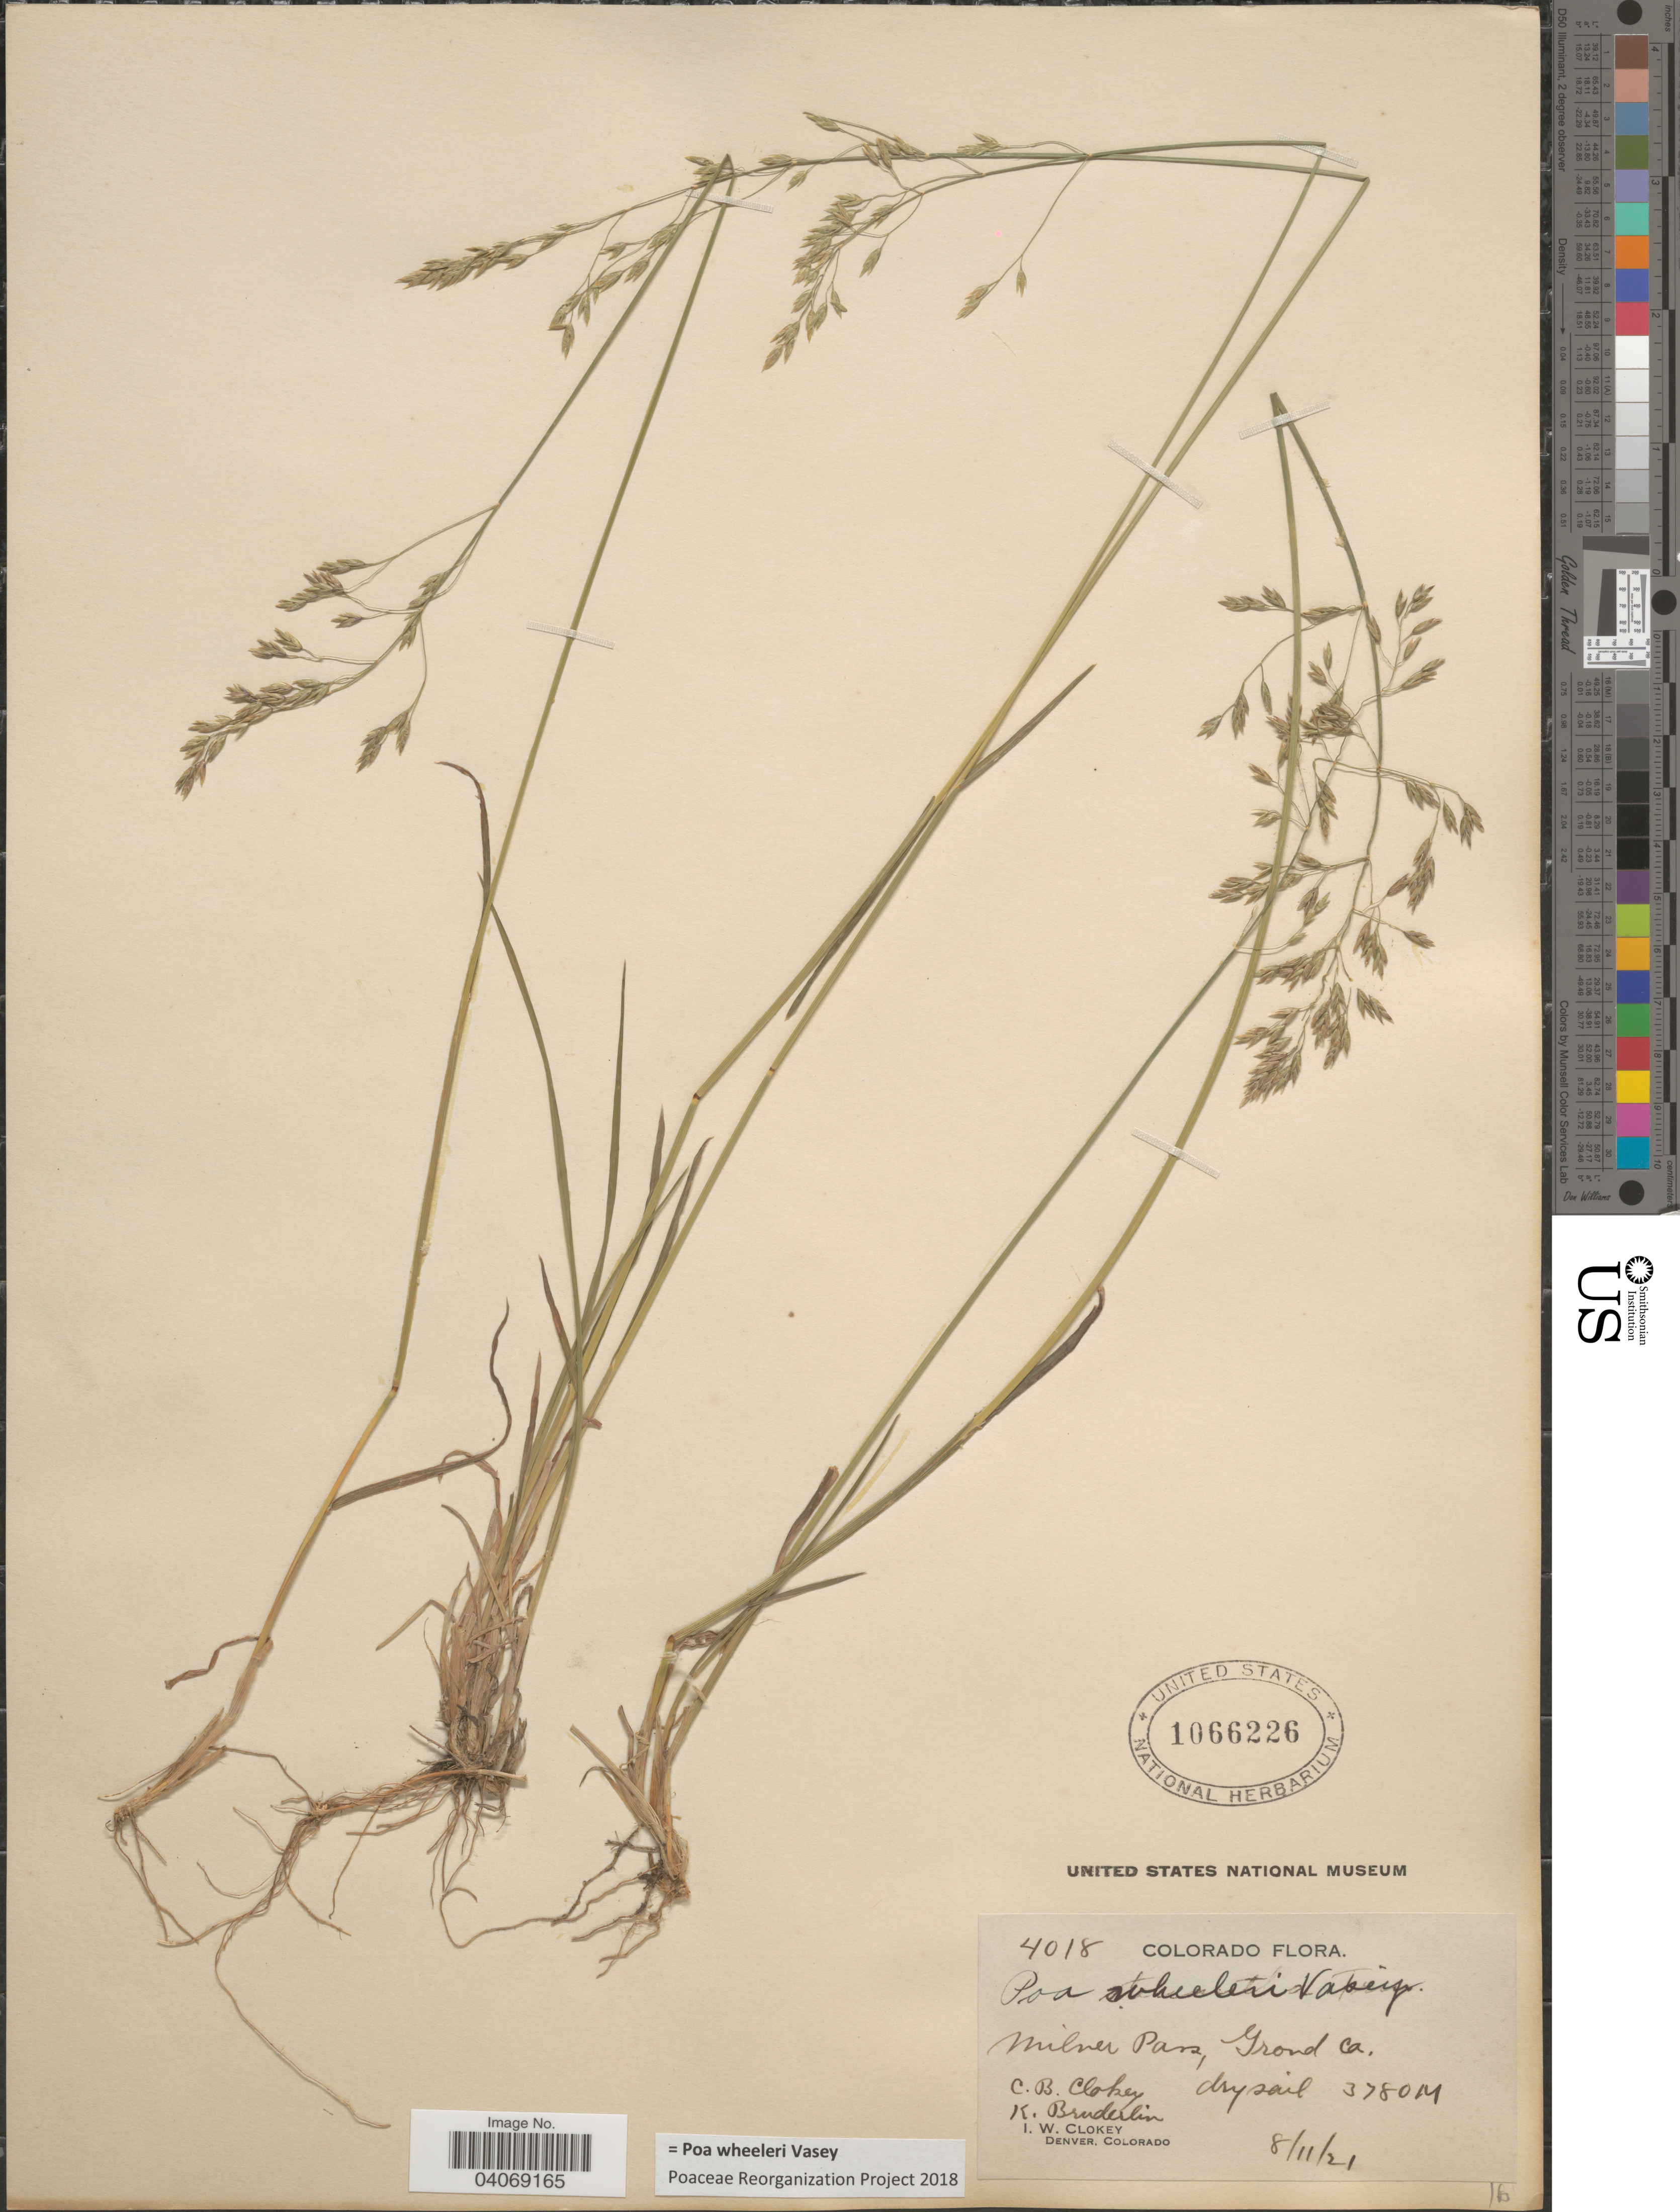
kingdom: Plantae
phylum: Tracheophyta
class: Liliopsida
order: Poales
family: Poaceae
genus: Poa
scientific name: Poa wheeleri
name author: Vasey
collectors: C. Clokey, K. Bruderlin & I. W. Clokey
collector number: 4018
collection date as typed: Transcribed d/m/y: 11/8/21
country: United States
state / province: Colorado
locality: Milner Pass, Grand Co.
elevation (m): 3780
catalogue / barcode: US 1066226